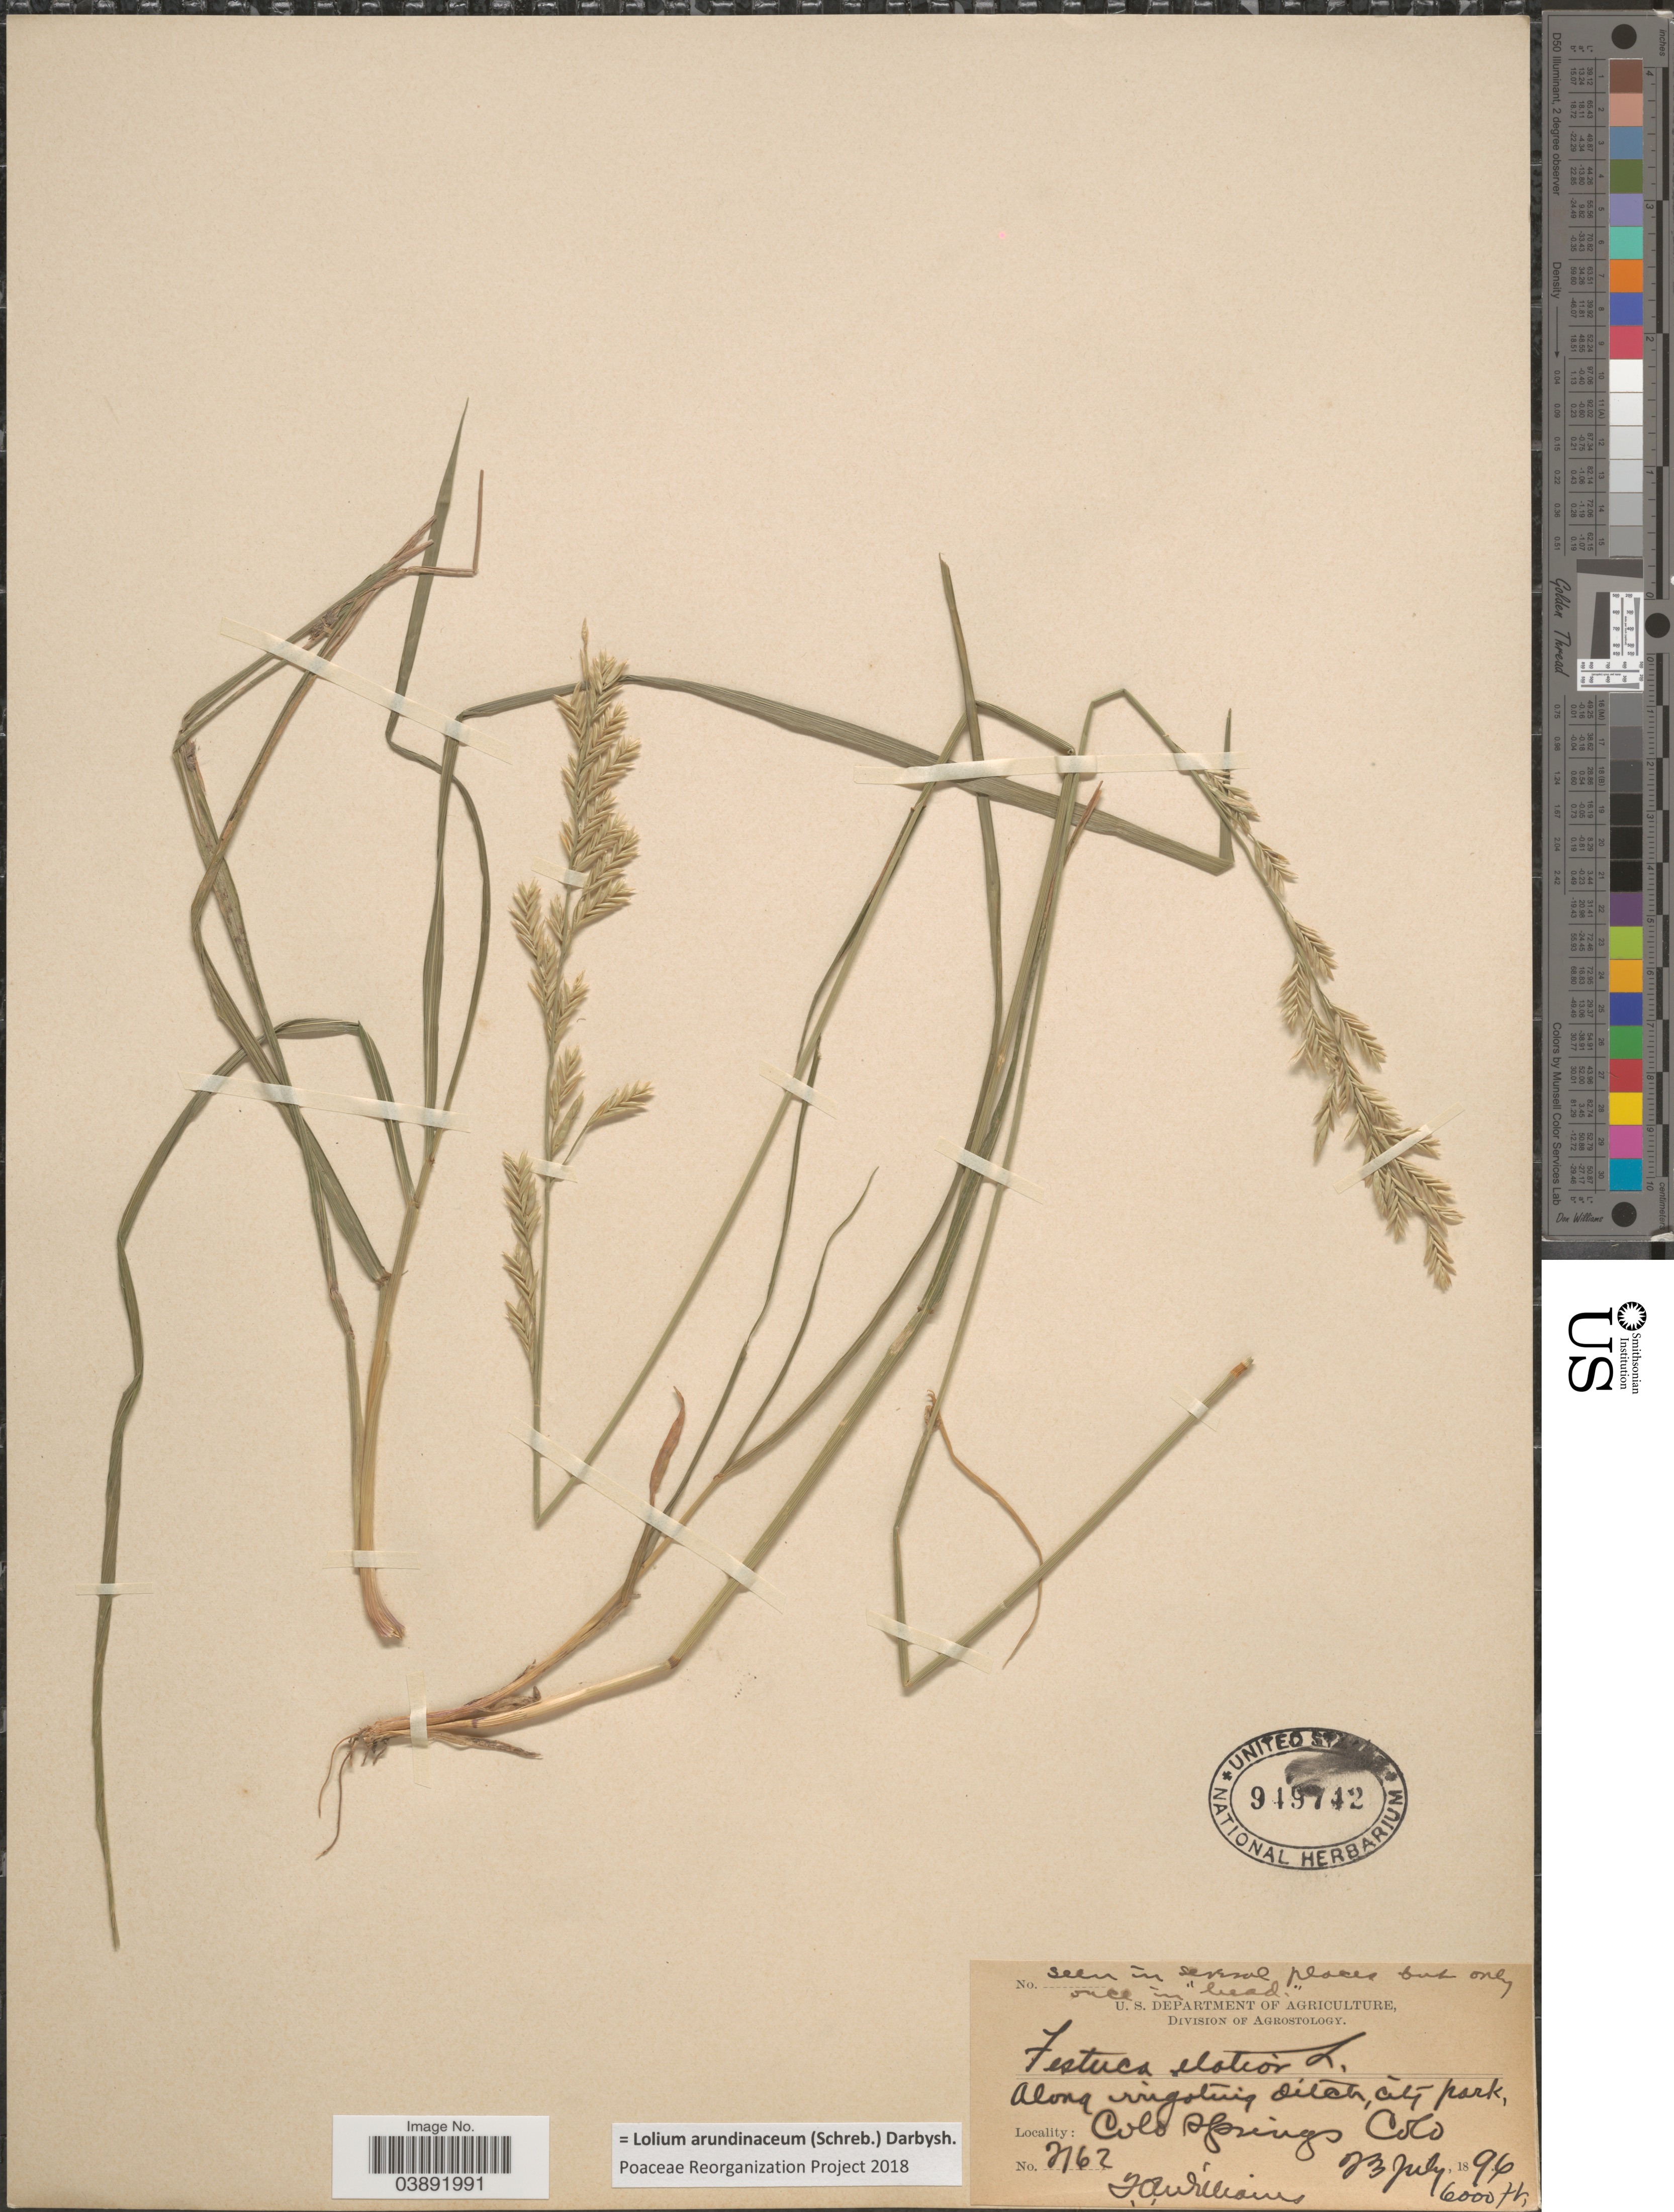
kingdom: Plantae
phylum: Tracheophyta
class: Liliopsida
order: Poales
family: Poaceae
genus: Lolium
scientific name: Lolium arundinaceum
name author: (Schreb.) Darbysh.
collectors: T. Williams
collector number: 2162*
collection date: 1896-07-23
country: United States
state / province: Colorado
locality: Colo Springs.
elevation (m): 1829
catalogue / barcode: US 949742